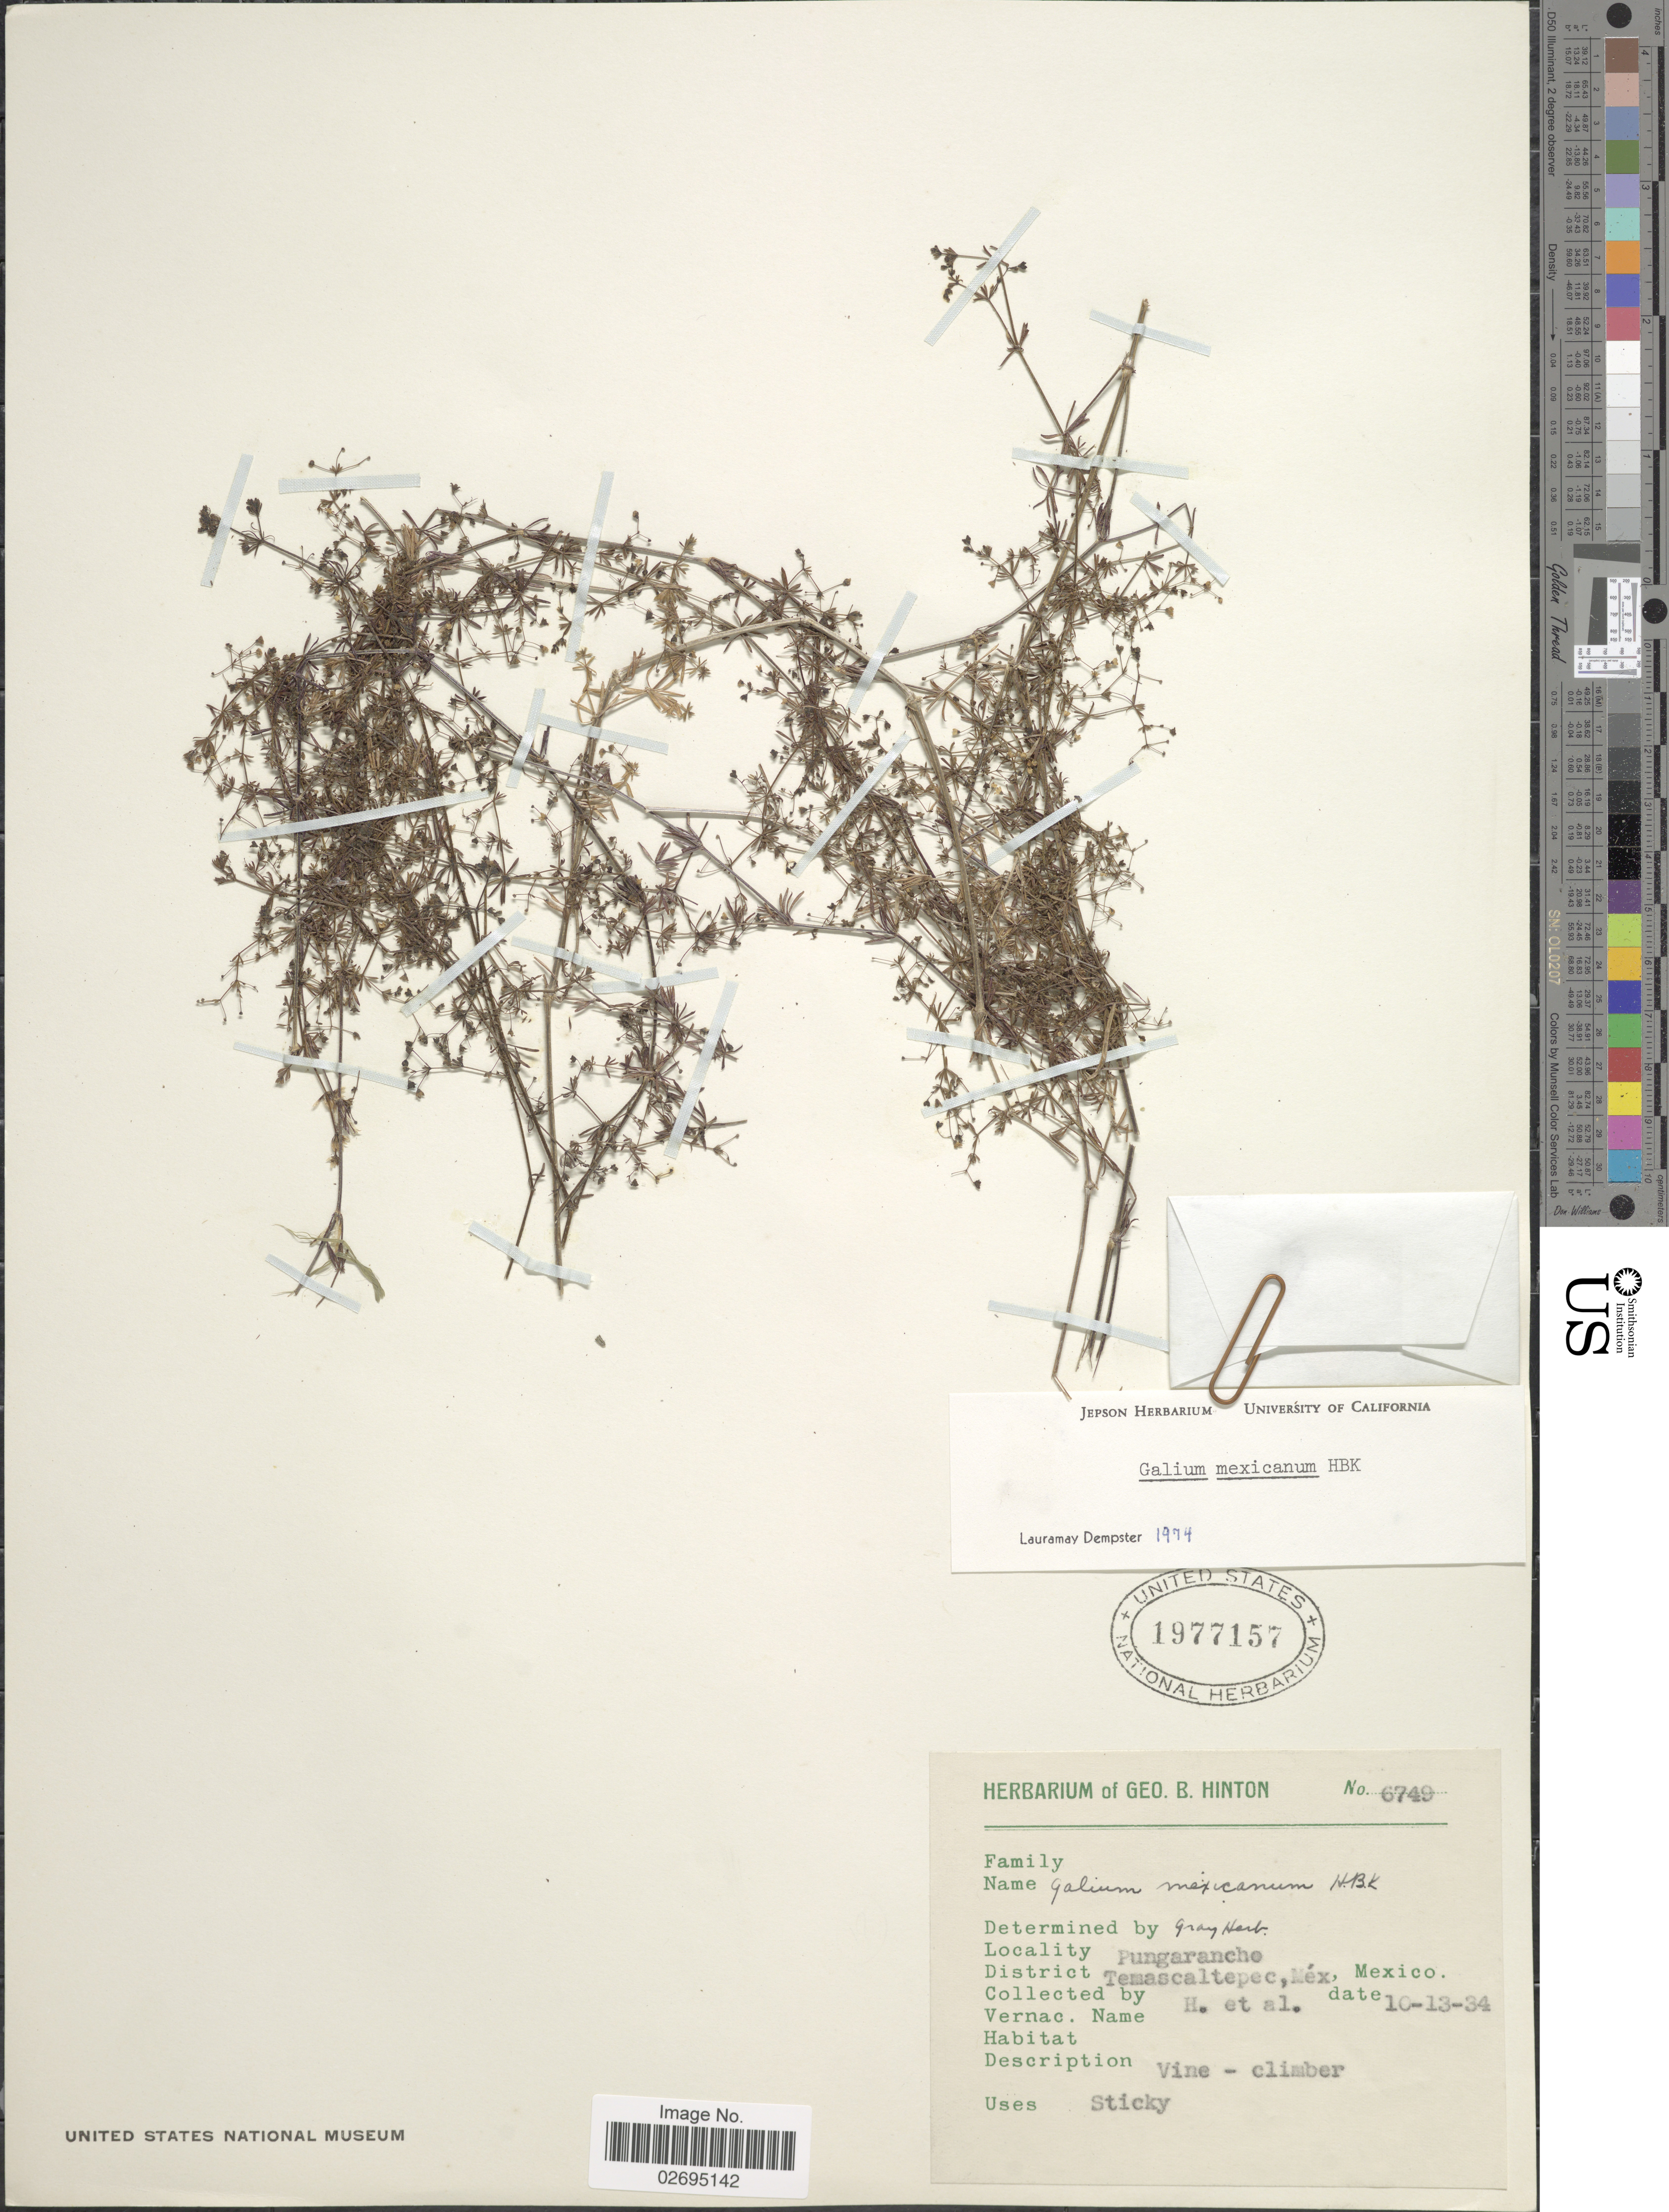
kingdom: Plantae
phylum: Tracheophyta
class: Magnoliopsida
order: Gentianales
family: Rubiaceae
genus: Galium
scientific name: Galium mexicanum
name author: Kunth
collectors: G. B. Hinton & et al.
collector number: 6749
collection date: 1934-10-13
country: Mexico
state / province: México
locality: Pungaranche. District Temascaltepec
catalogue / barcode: US 1977157